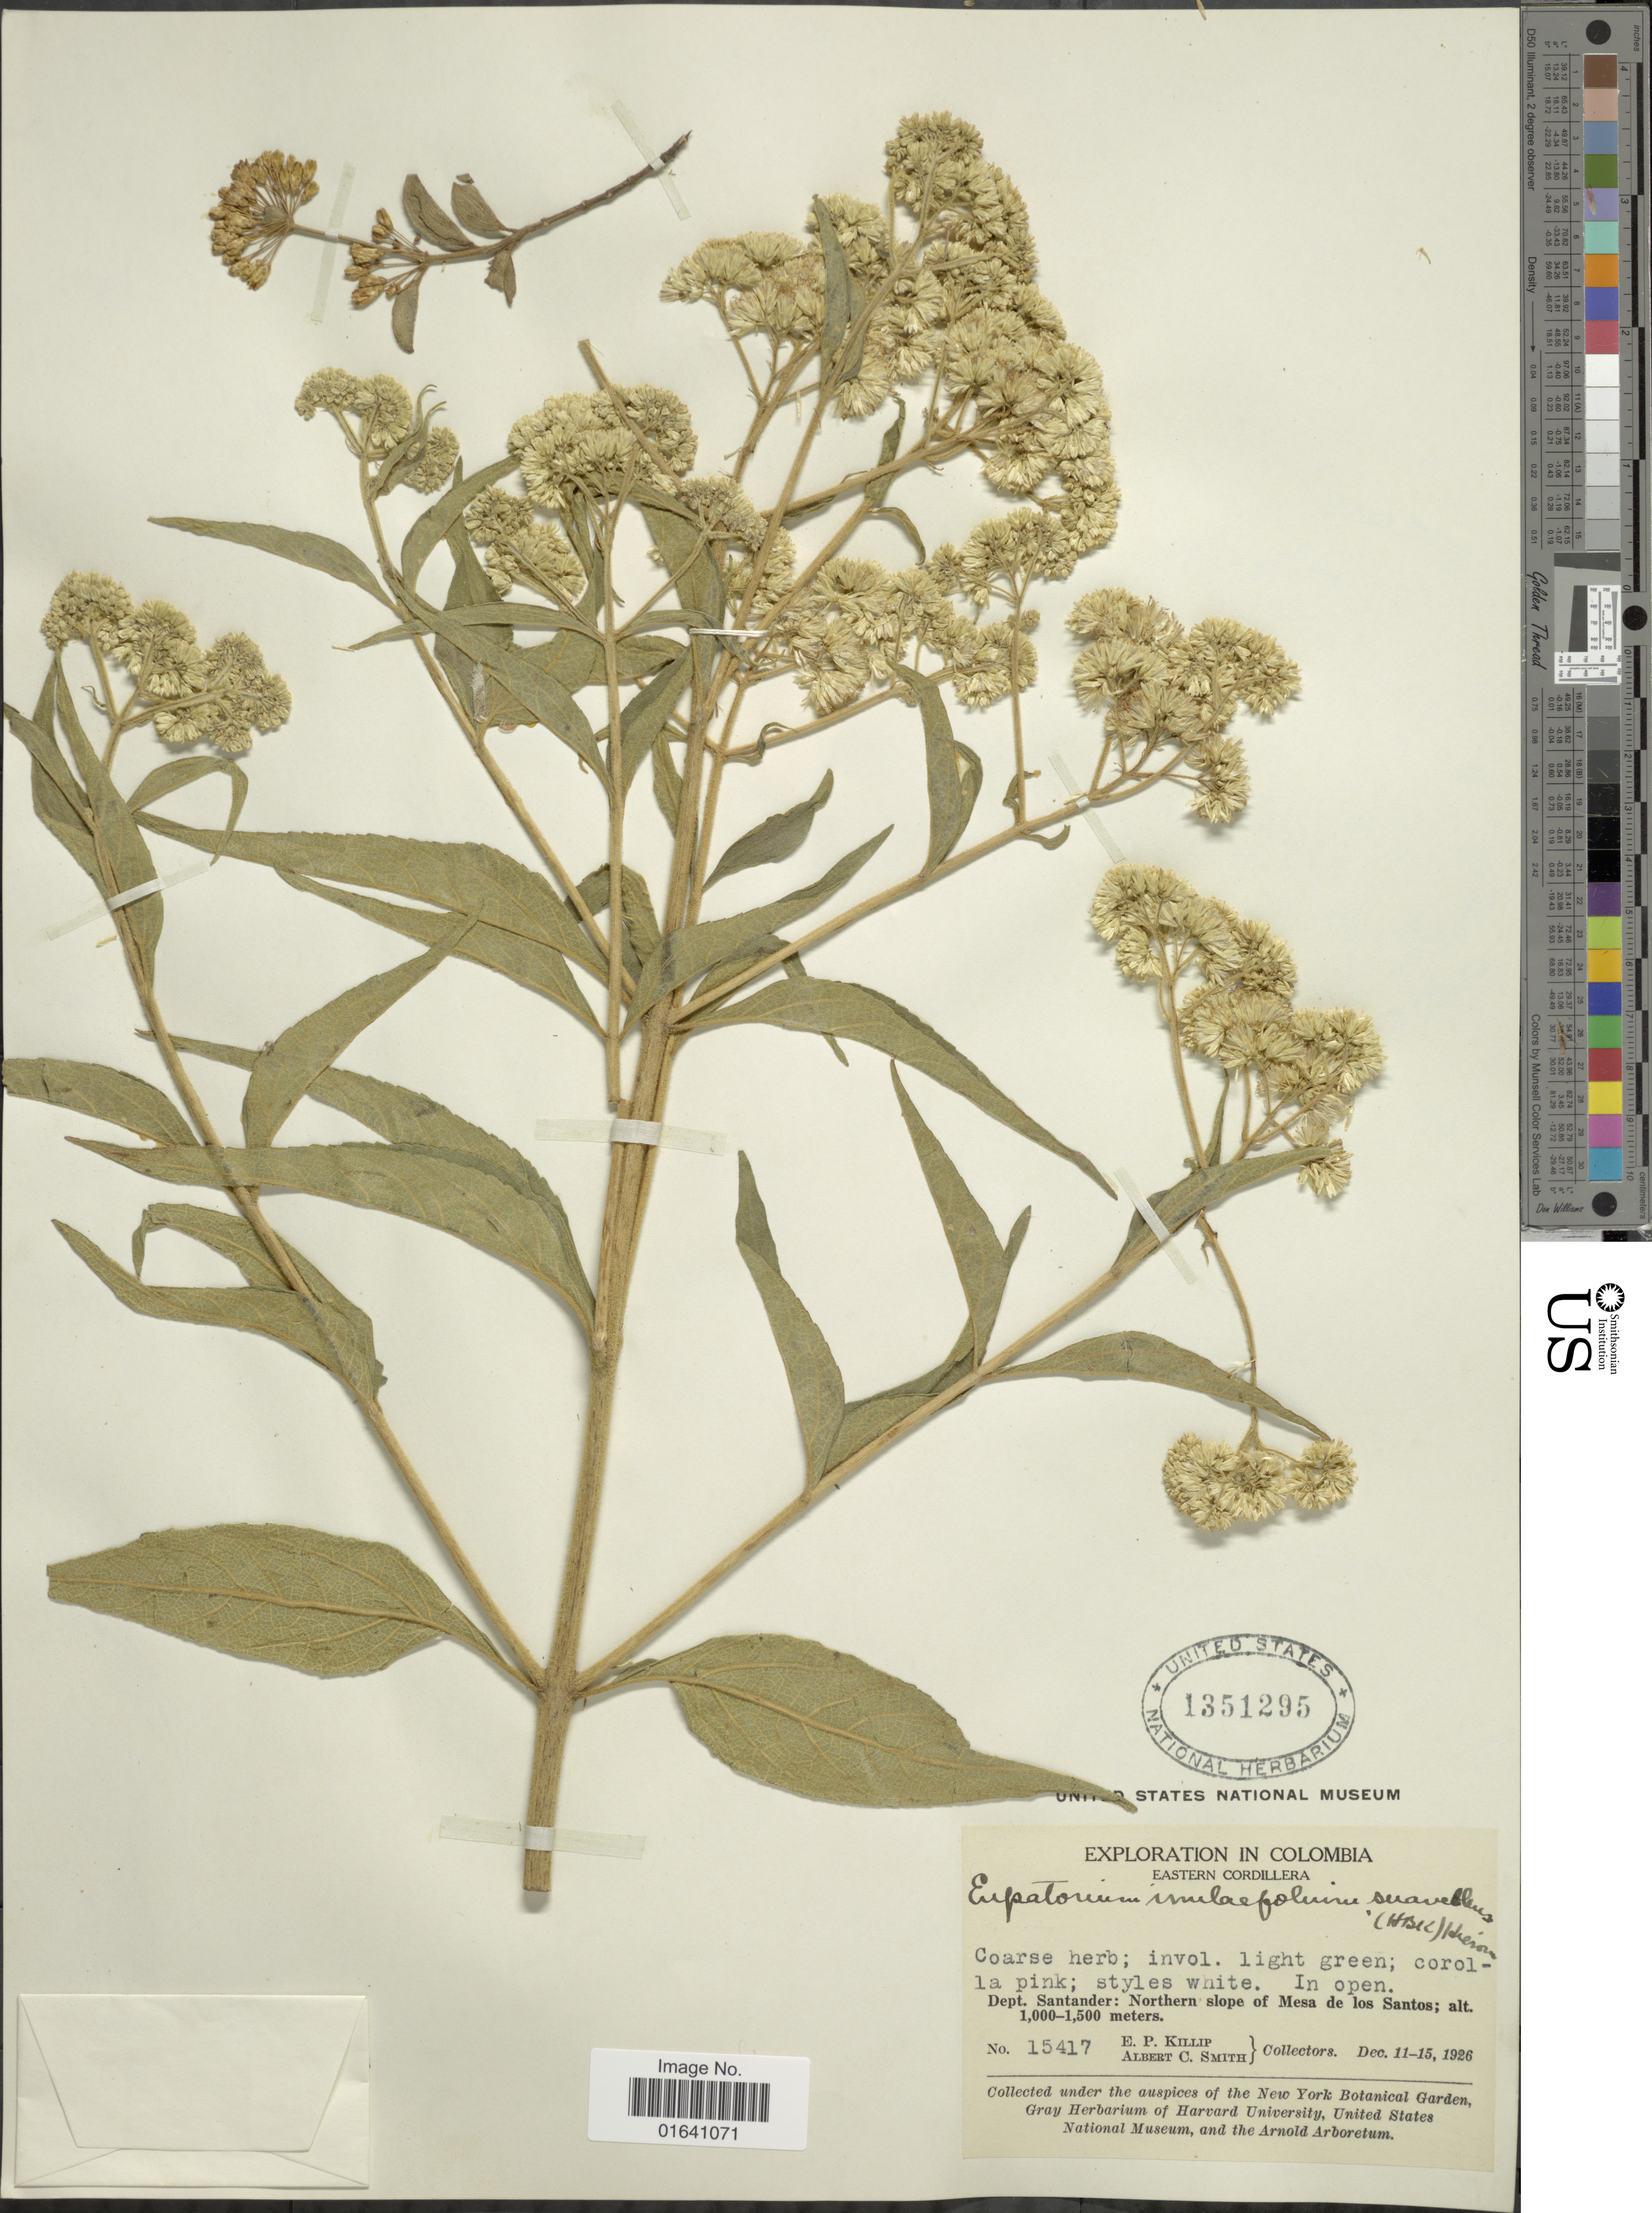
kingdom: Plantae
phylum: Tracheophyta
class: Magnoliopsida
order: Asterales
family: Asteraceae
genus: Austroeupatorium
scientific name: Austroeupatorium inulaefolium var. suaveolens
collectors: E. P. Killip & A. C. Smith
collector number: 15417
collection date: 1926-12-11/1926-12-15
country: Colombia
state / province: Santander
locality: Eastern Cordillera, Dept. Santander: Northern slope of Mesa de los Santos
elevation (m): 1000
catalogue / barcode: US 1351295